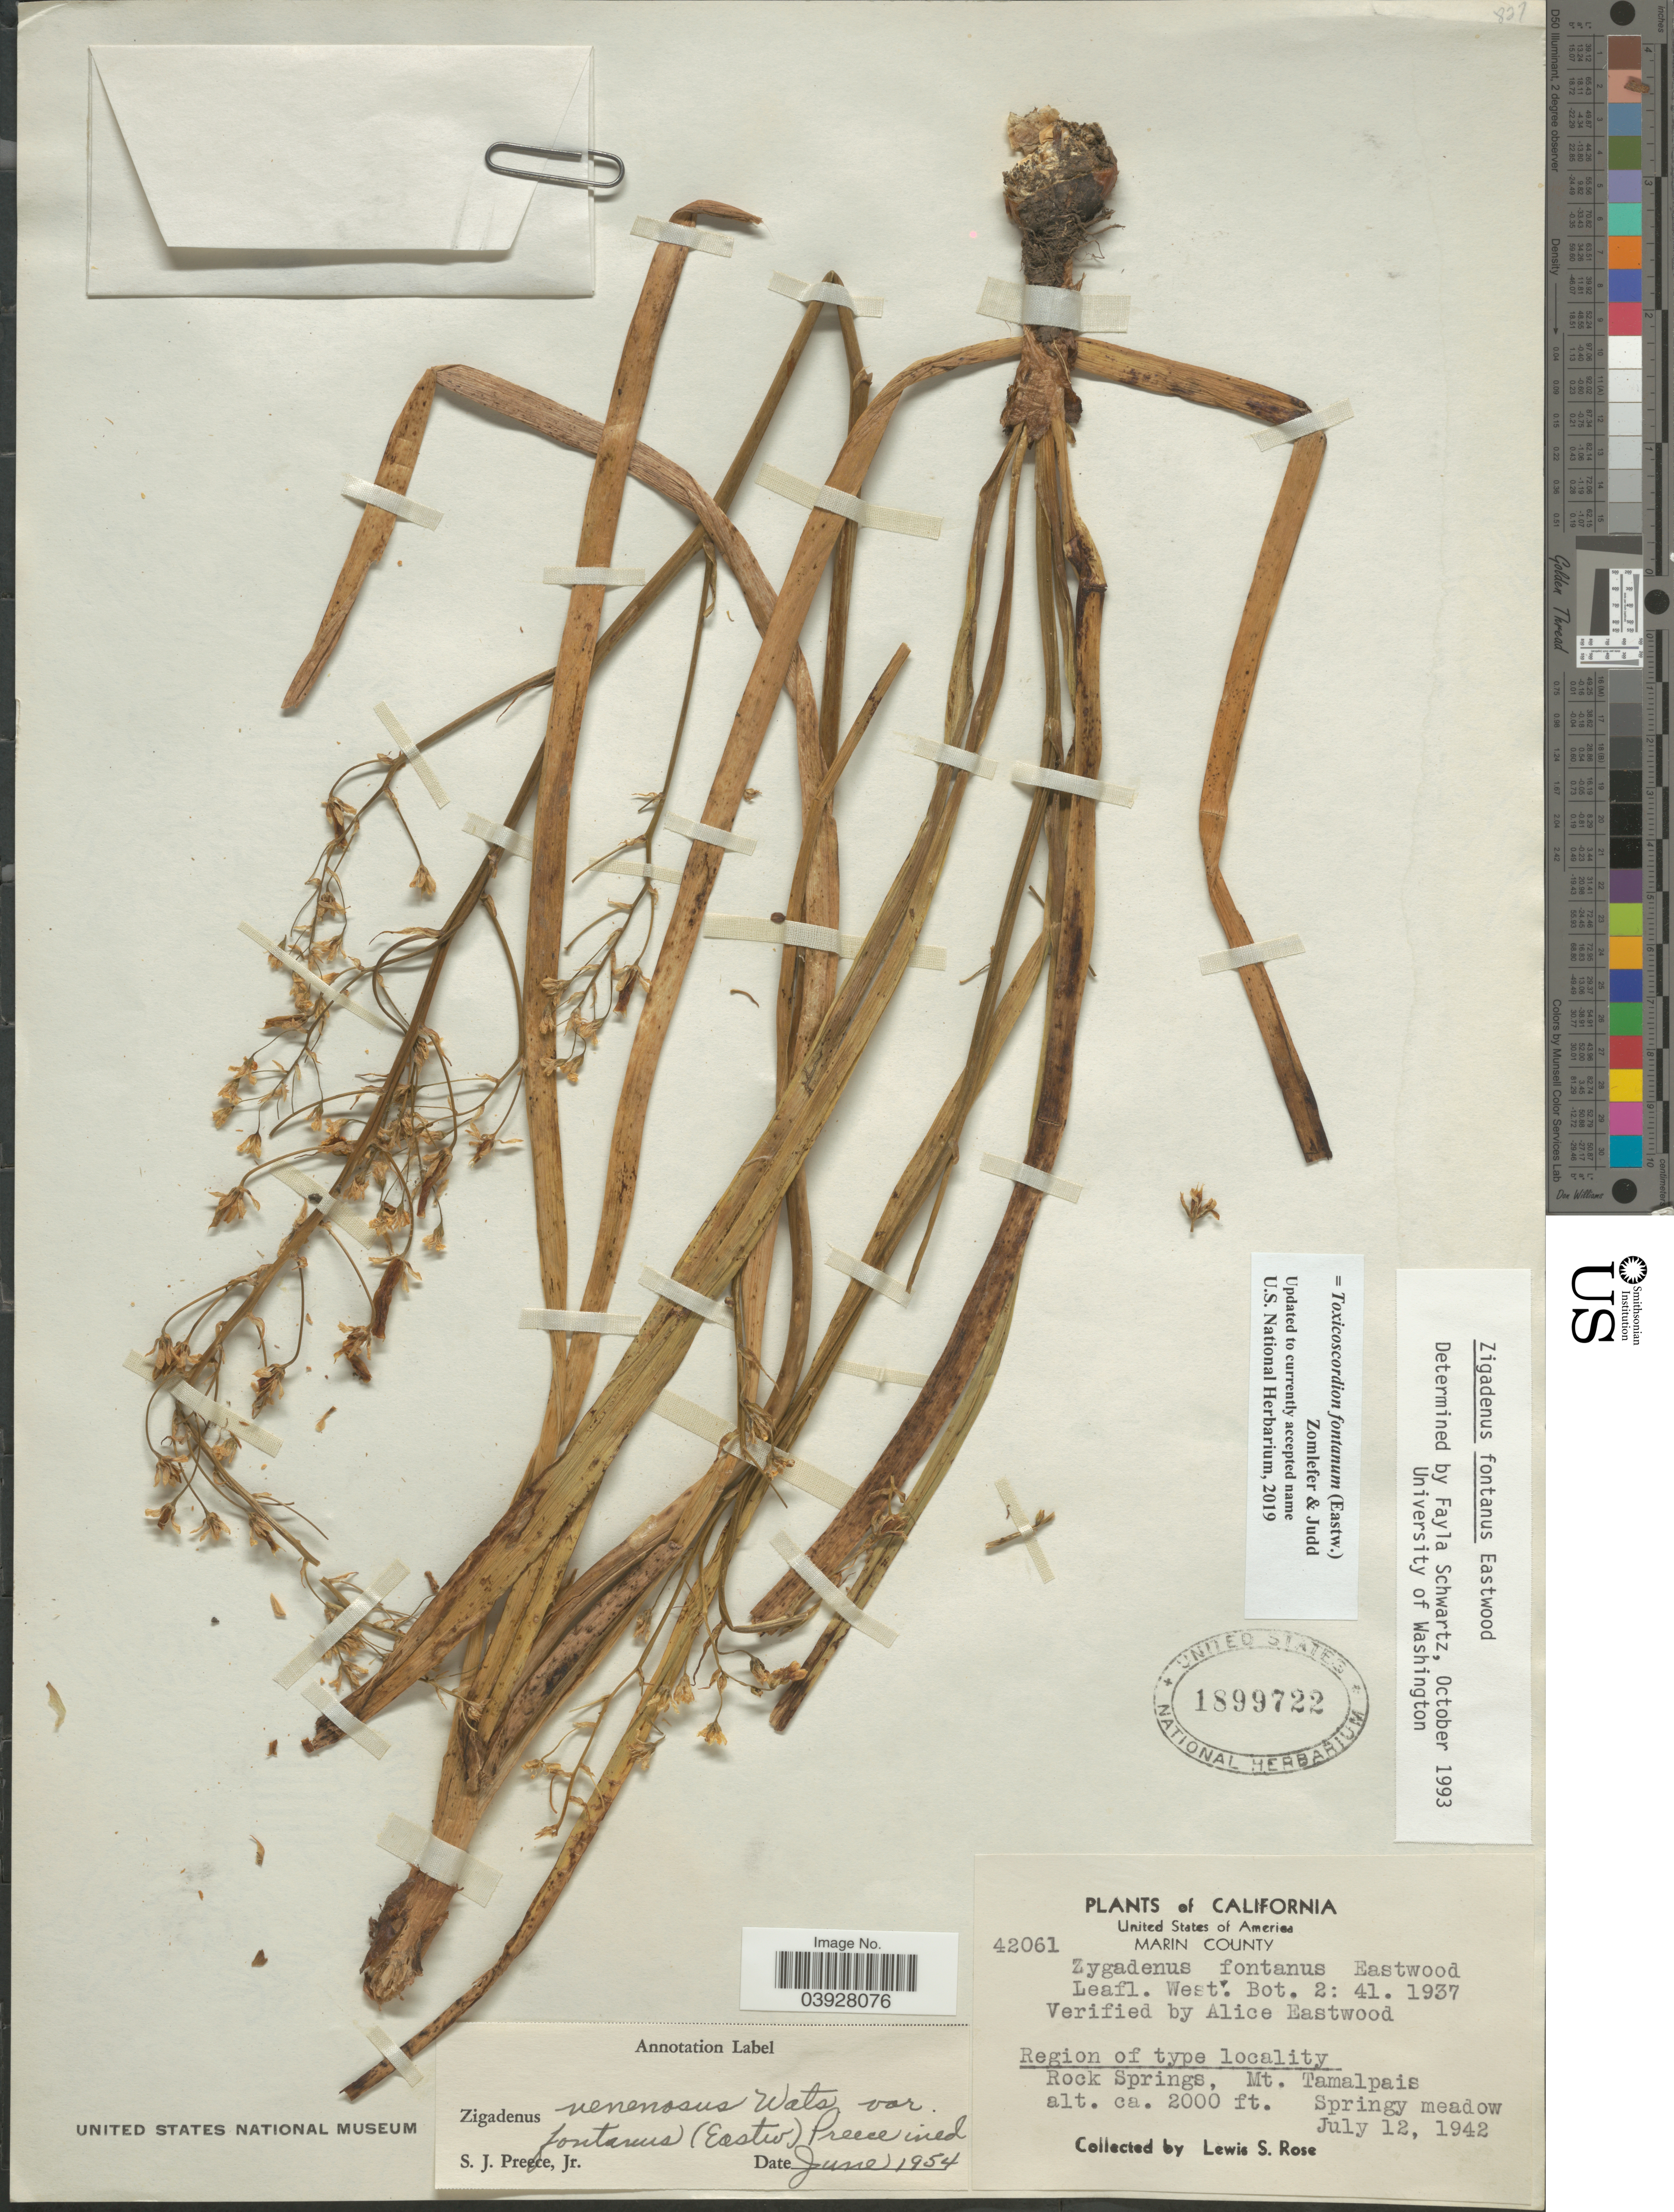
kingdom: Plantae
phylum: Tracheophyta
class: Liliopsida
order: Liliales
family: Melanthiaceae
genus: Toxicoscordion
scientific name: Toxicoscordion fontanum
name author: (Eastw.) Zomlefer & Judd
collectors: L. S. Rose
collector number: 42061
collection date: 1942-07-12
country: United States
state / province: California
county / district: Marin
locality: Marin County. Rock Springs, Mt. Tamalpais.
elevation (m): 610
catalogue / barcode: US 1899722